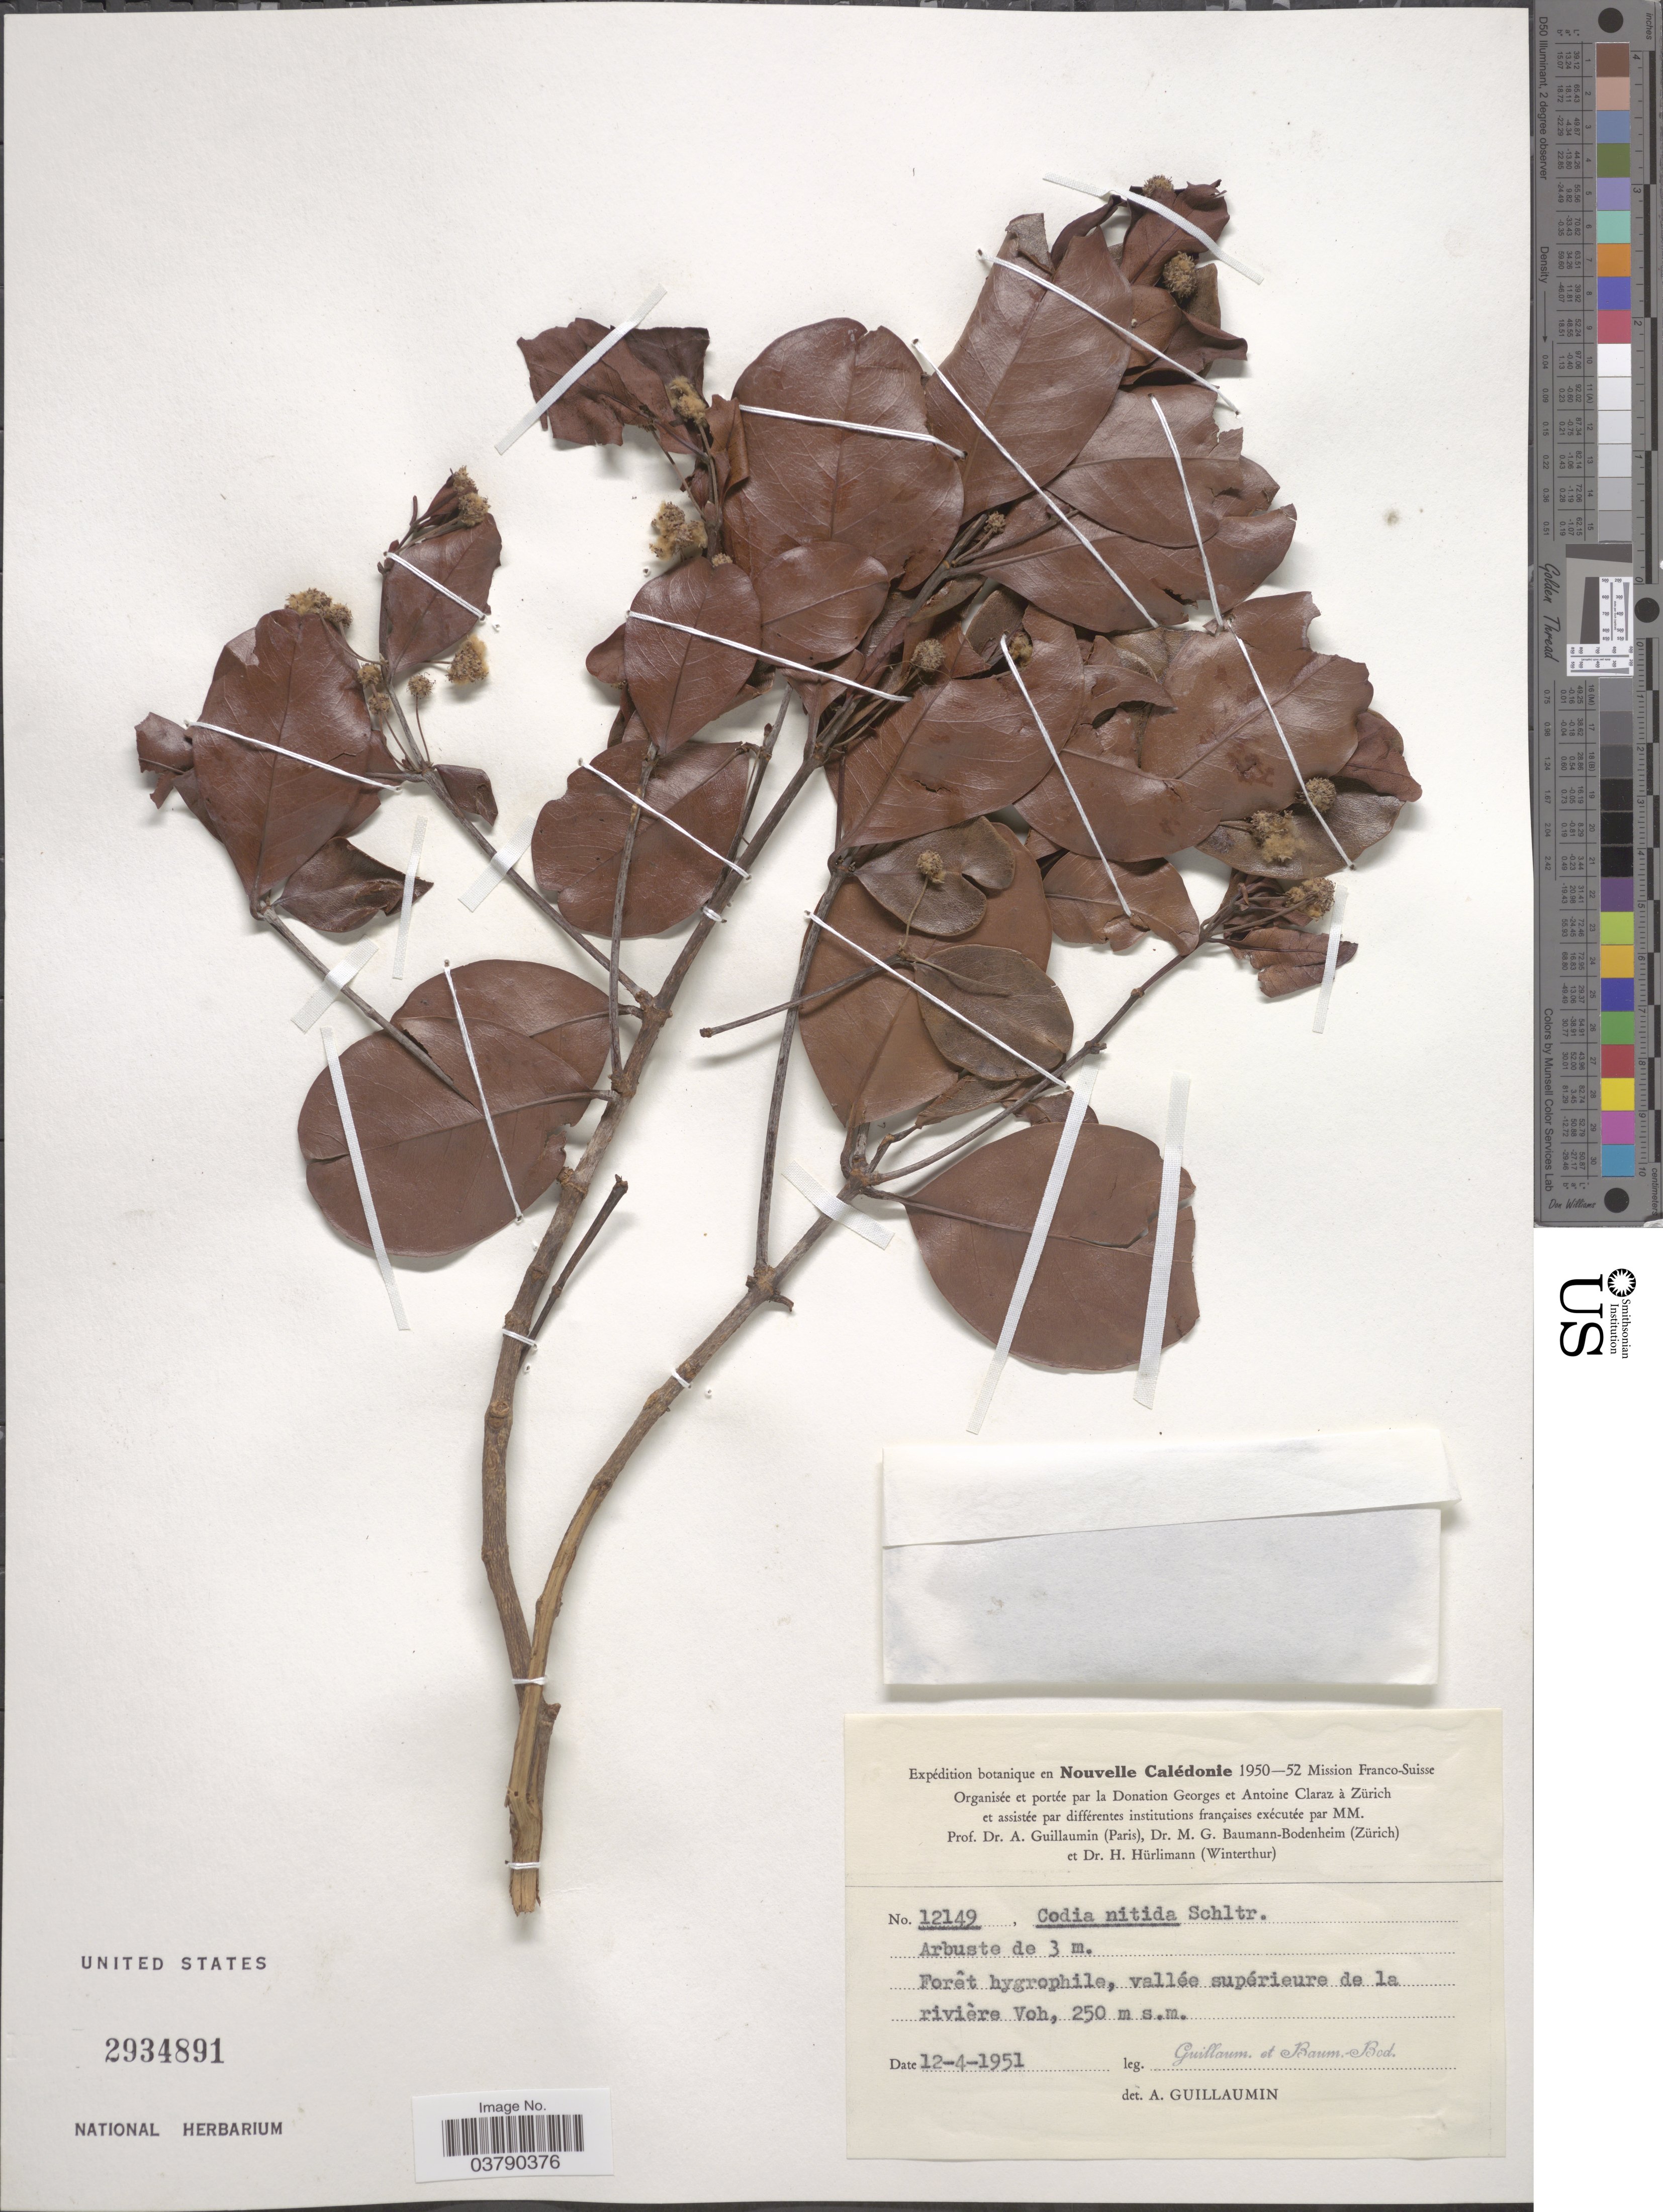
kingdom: Plantae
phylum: Tracheophyta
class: Magnoliopsida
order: Oxalidales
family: Cunoniaceae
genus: Codia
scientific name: Codia nitida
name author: Schltr.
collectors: A. Guillaumin & M. G. Baumann-Bodenheim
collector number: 12149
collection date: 1951-04-12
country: New Caledonia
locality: Nouvelle Calédonie. Forêt hygrophile, vallée supérieure de la rivière Voh.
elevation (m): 250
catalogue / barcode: US 2934891